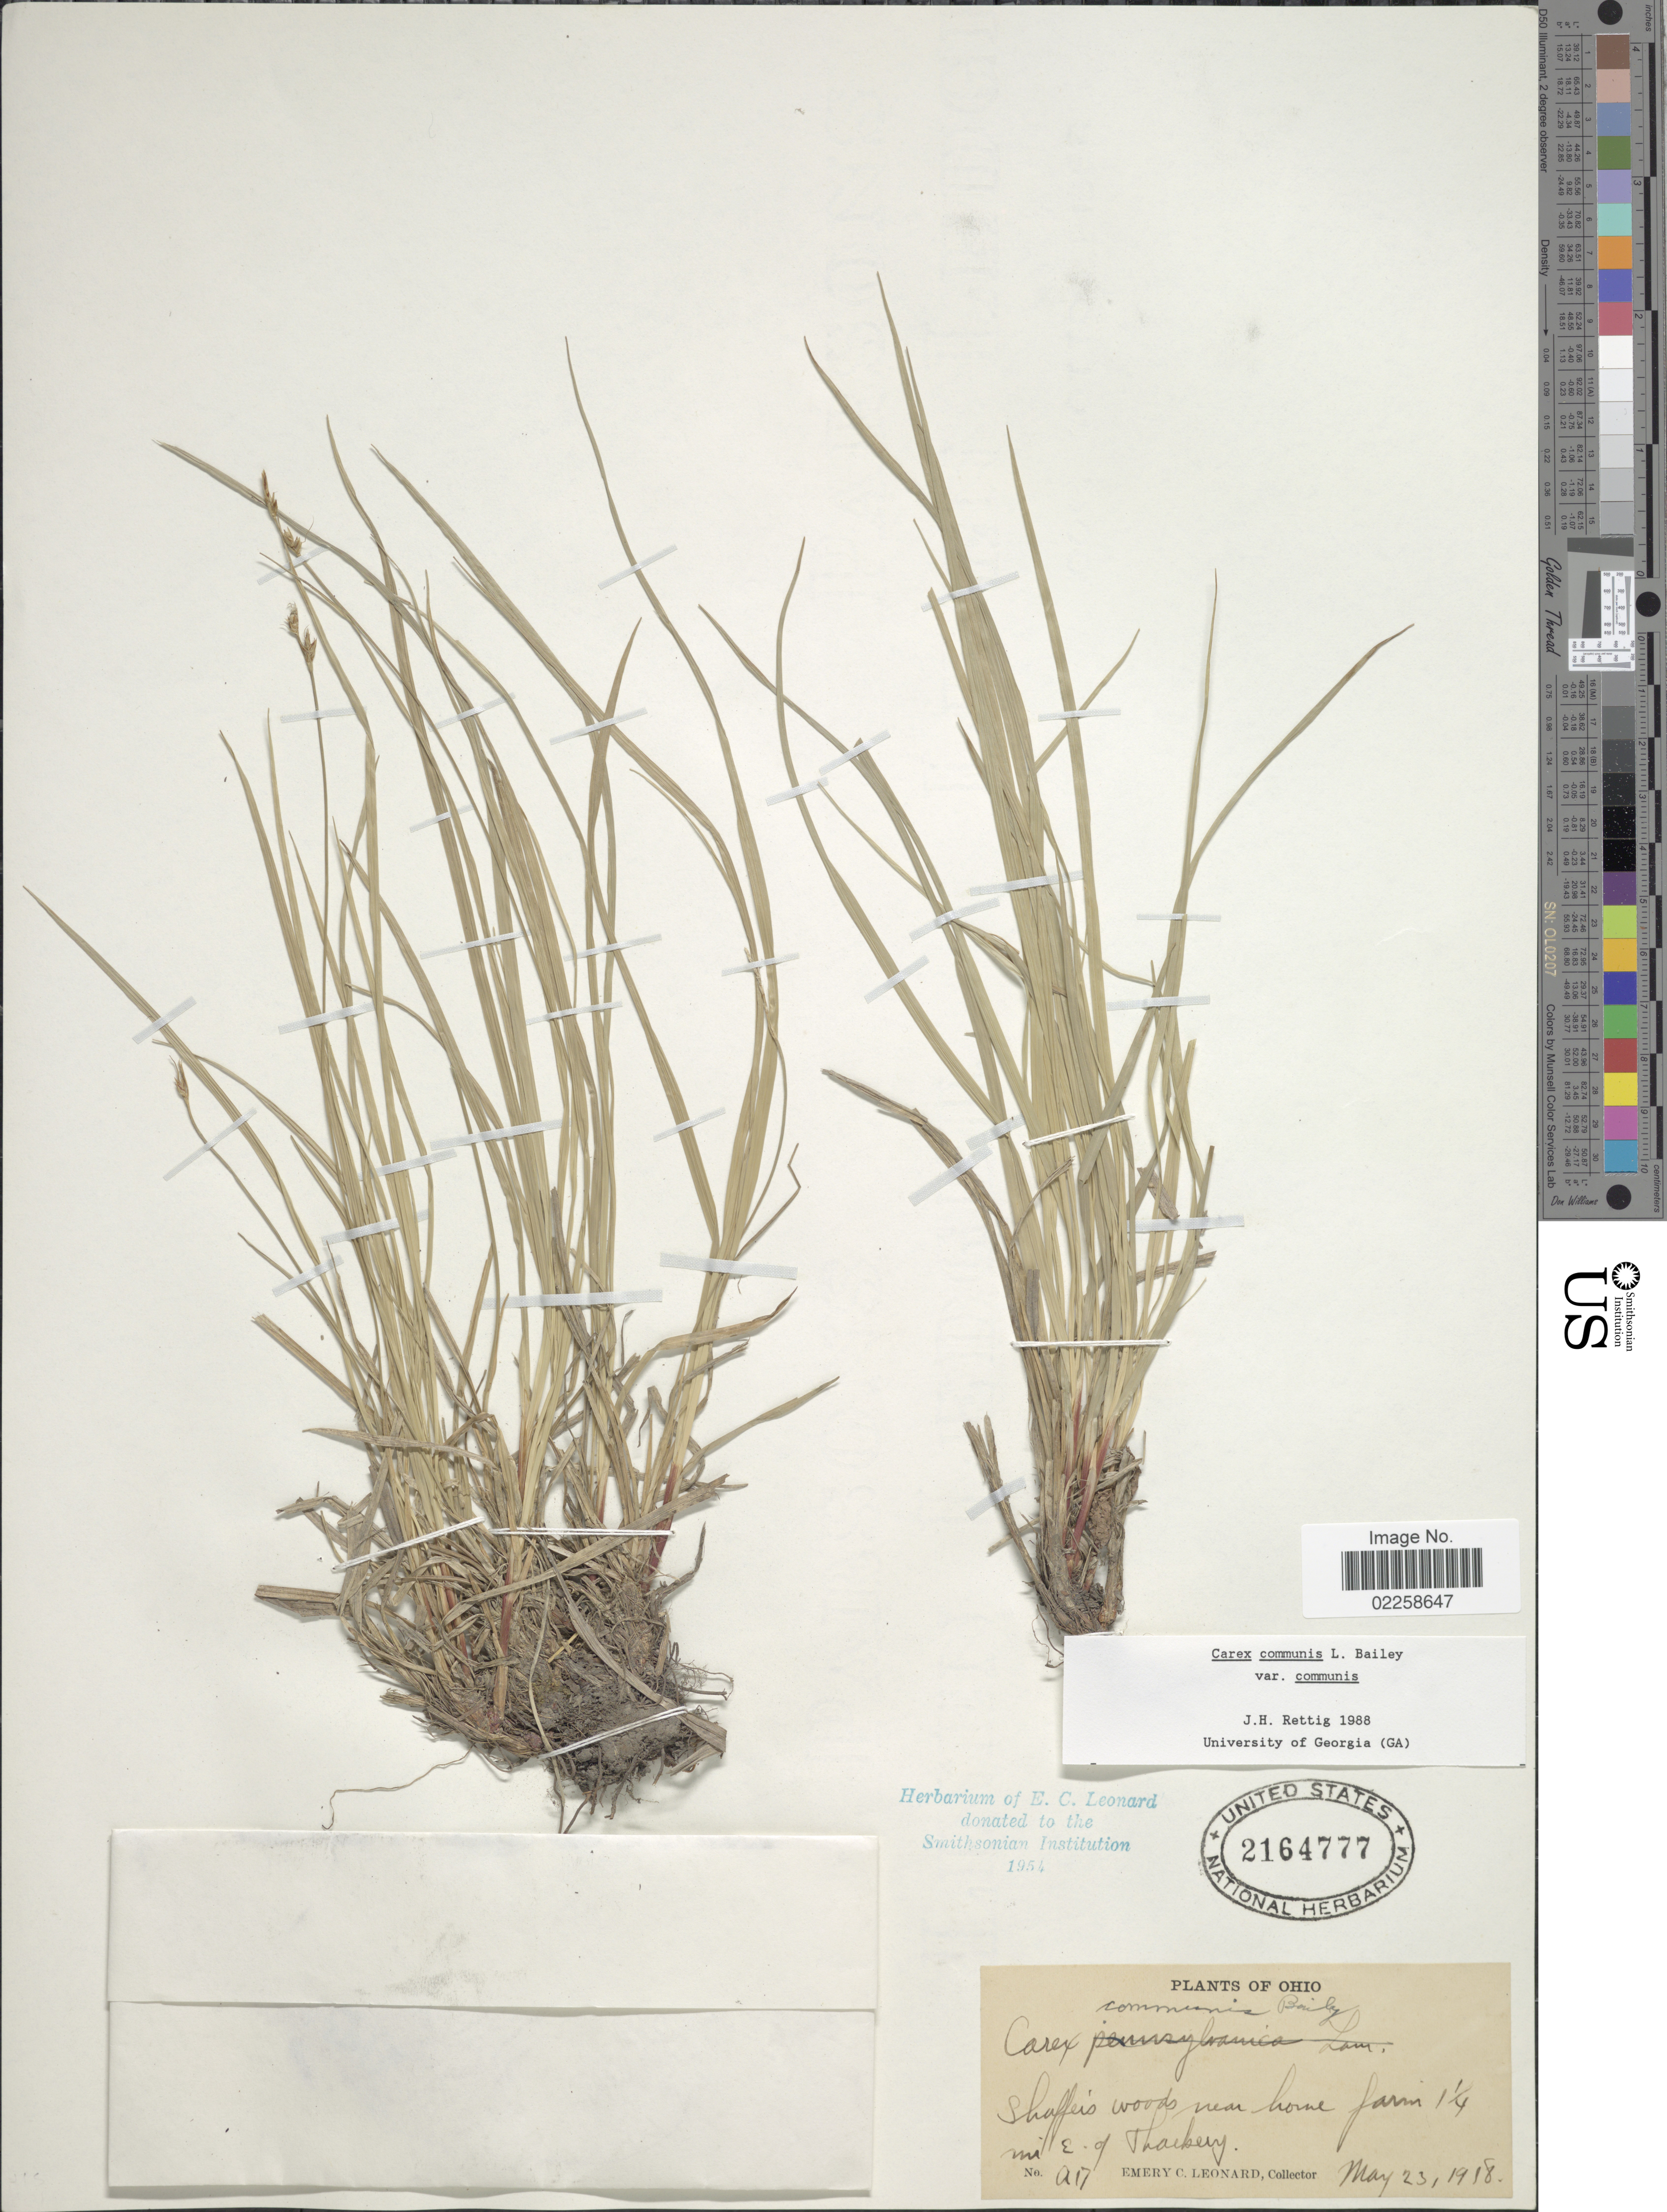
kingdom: Plantae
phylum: Tracheophyta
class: Liliopsida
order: Poales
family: Cyperaceae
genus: Carex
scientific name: Carex communis var. communis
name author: L.H. Bailey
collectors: E. C. Leonard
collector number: A17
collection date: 1918-05-23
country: United States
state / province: Ohio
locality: Shaffers woods near home farm 1¼ mi E. of Thacbery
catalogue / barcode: US 2164777